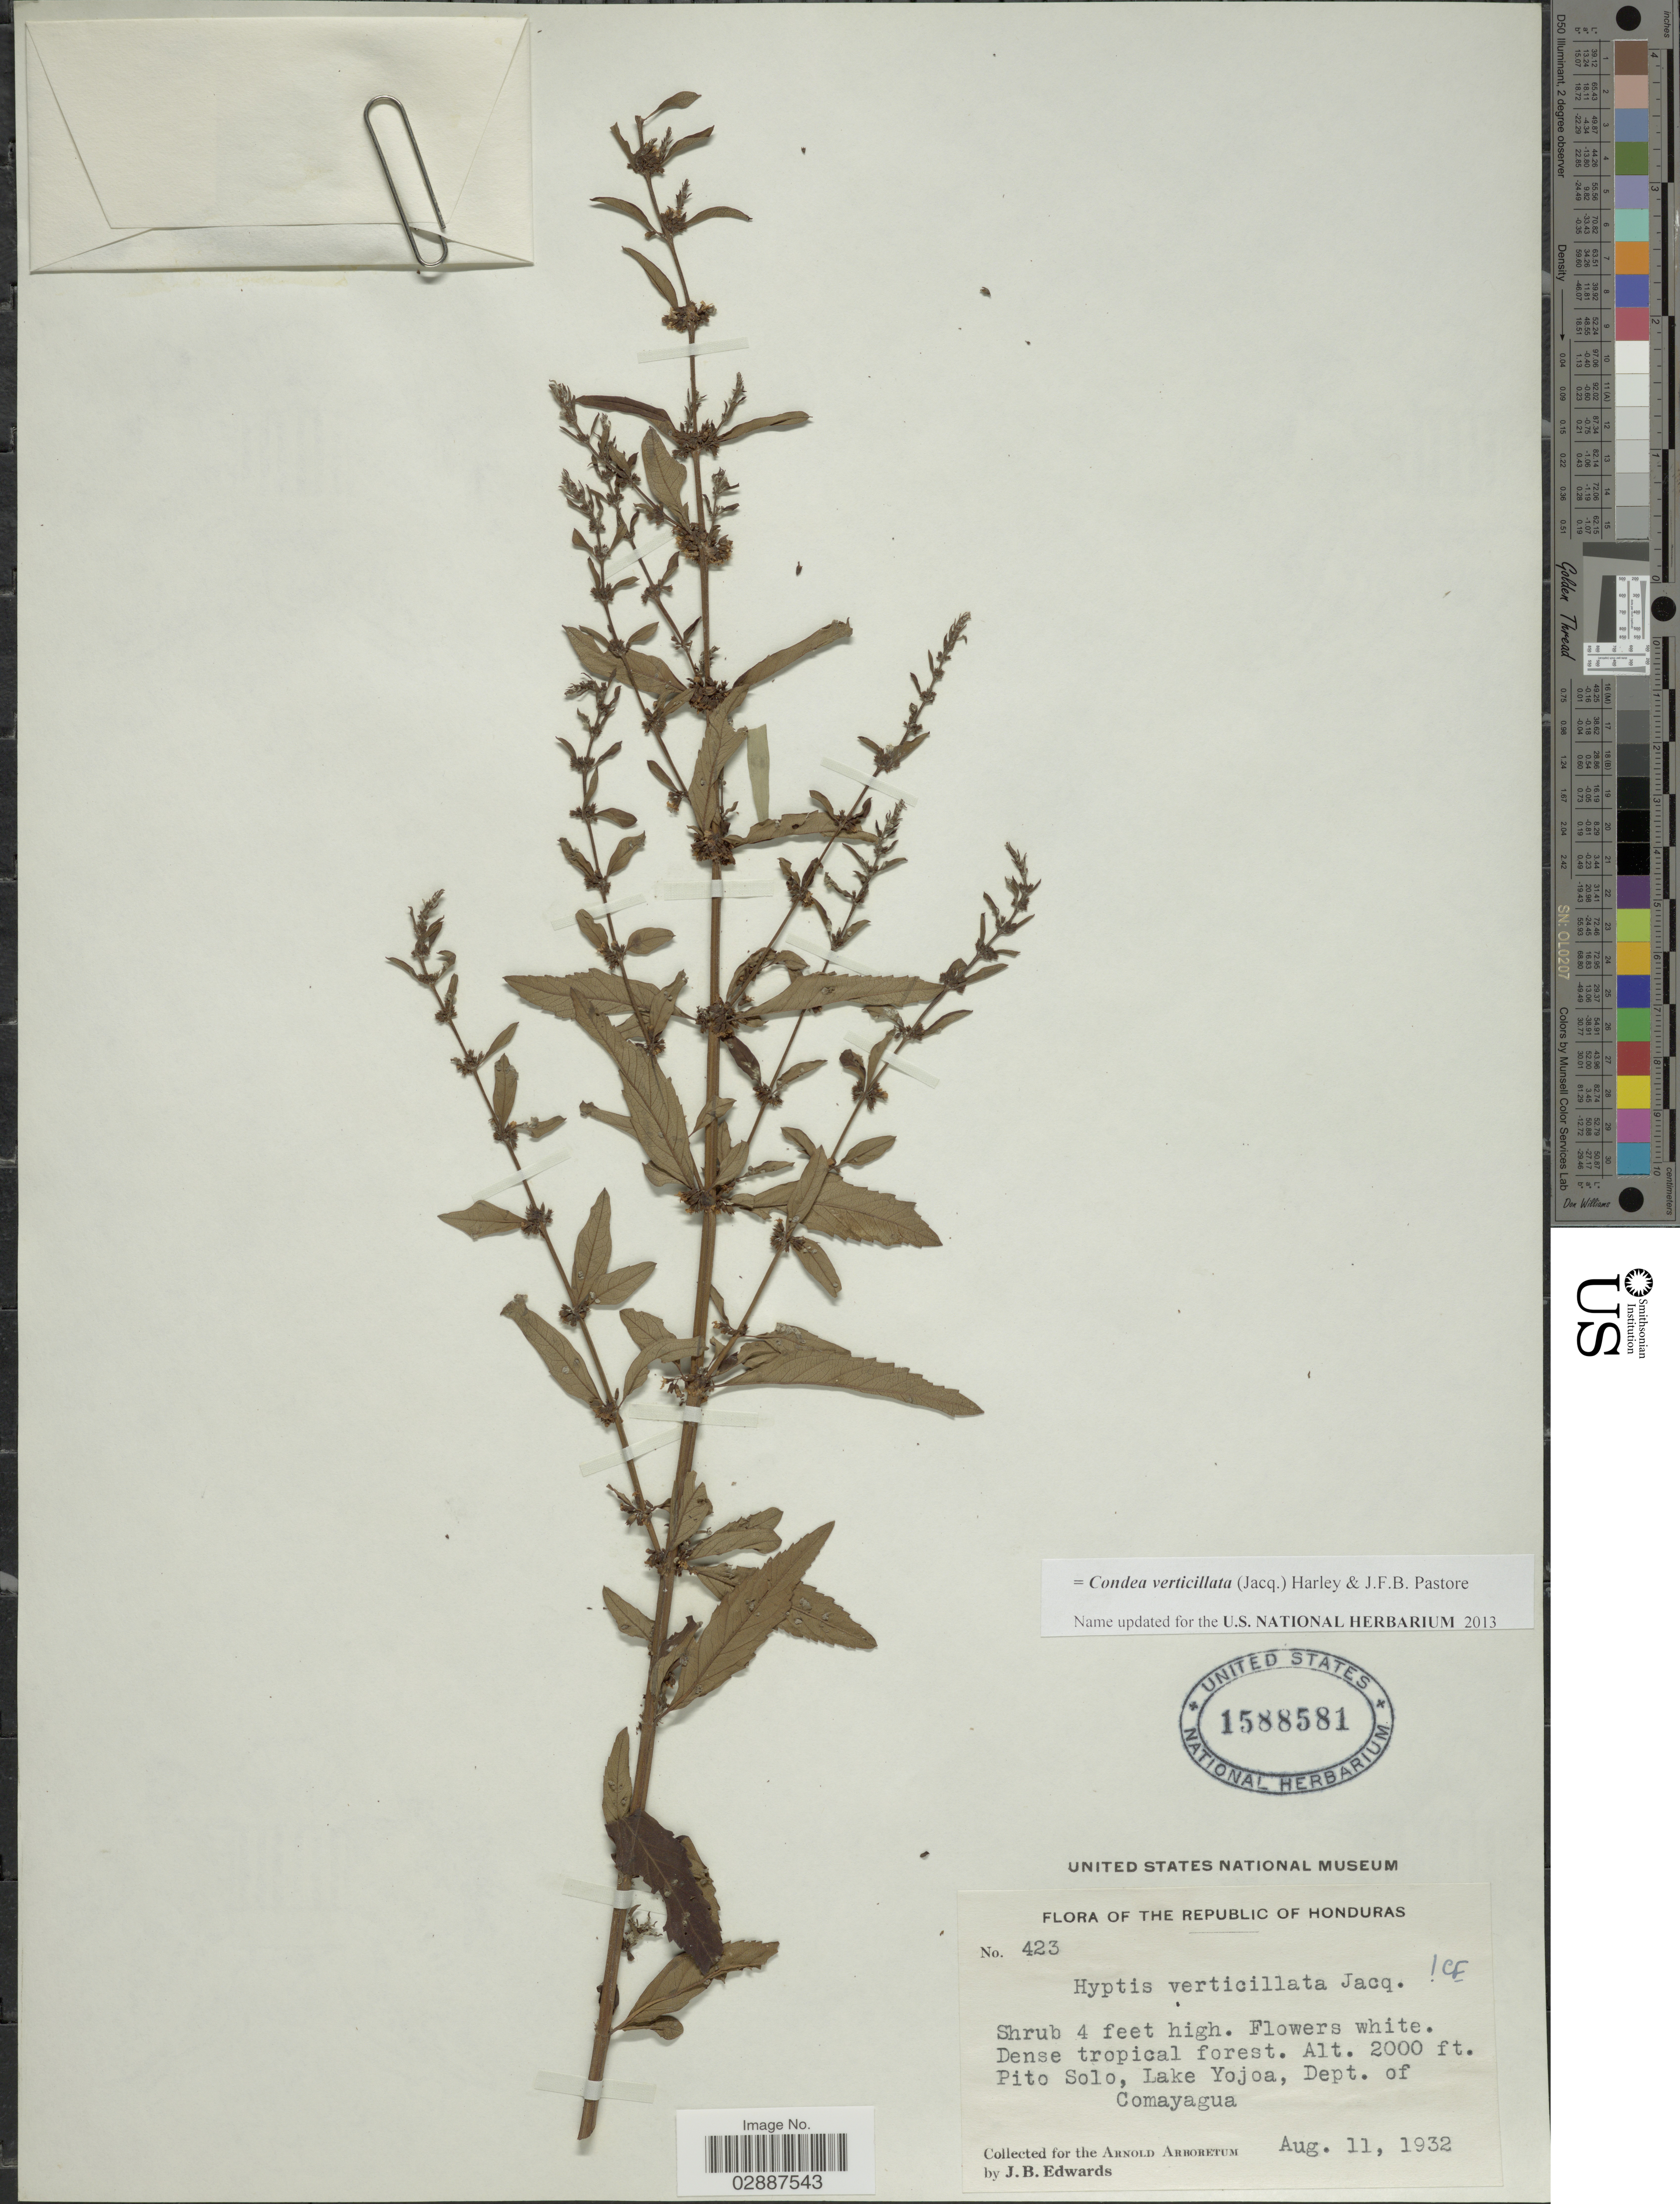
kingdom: Plantae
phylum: Tracheophyta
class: Magnoliopsida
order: Lamiales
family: Lamiaceae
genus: Condea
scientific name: Condea verticillata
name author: (Jacq.) Harley & J.F.B. Pastore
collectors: J. B. Edwards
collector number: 423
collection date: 1932-08-11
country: Honduras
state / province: Comayagua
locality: Pito Solo, Lake Yojoa, Dept. of Comayagua.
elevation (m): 610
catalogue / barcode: US 1588581